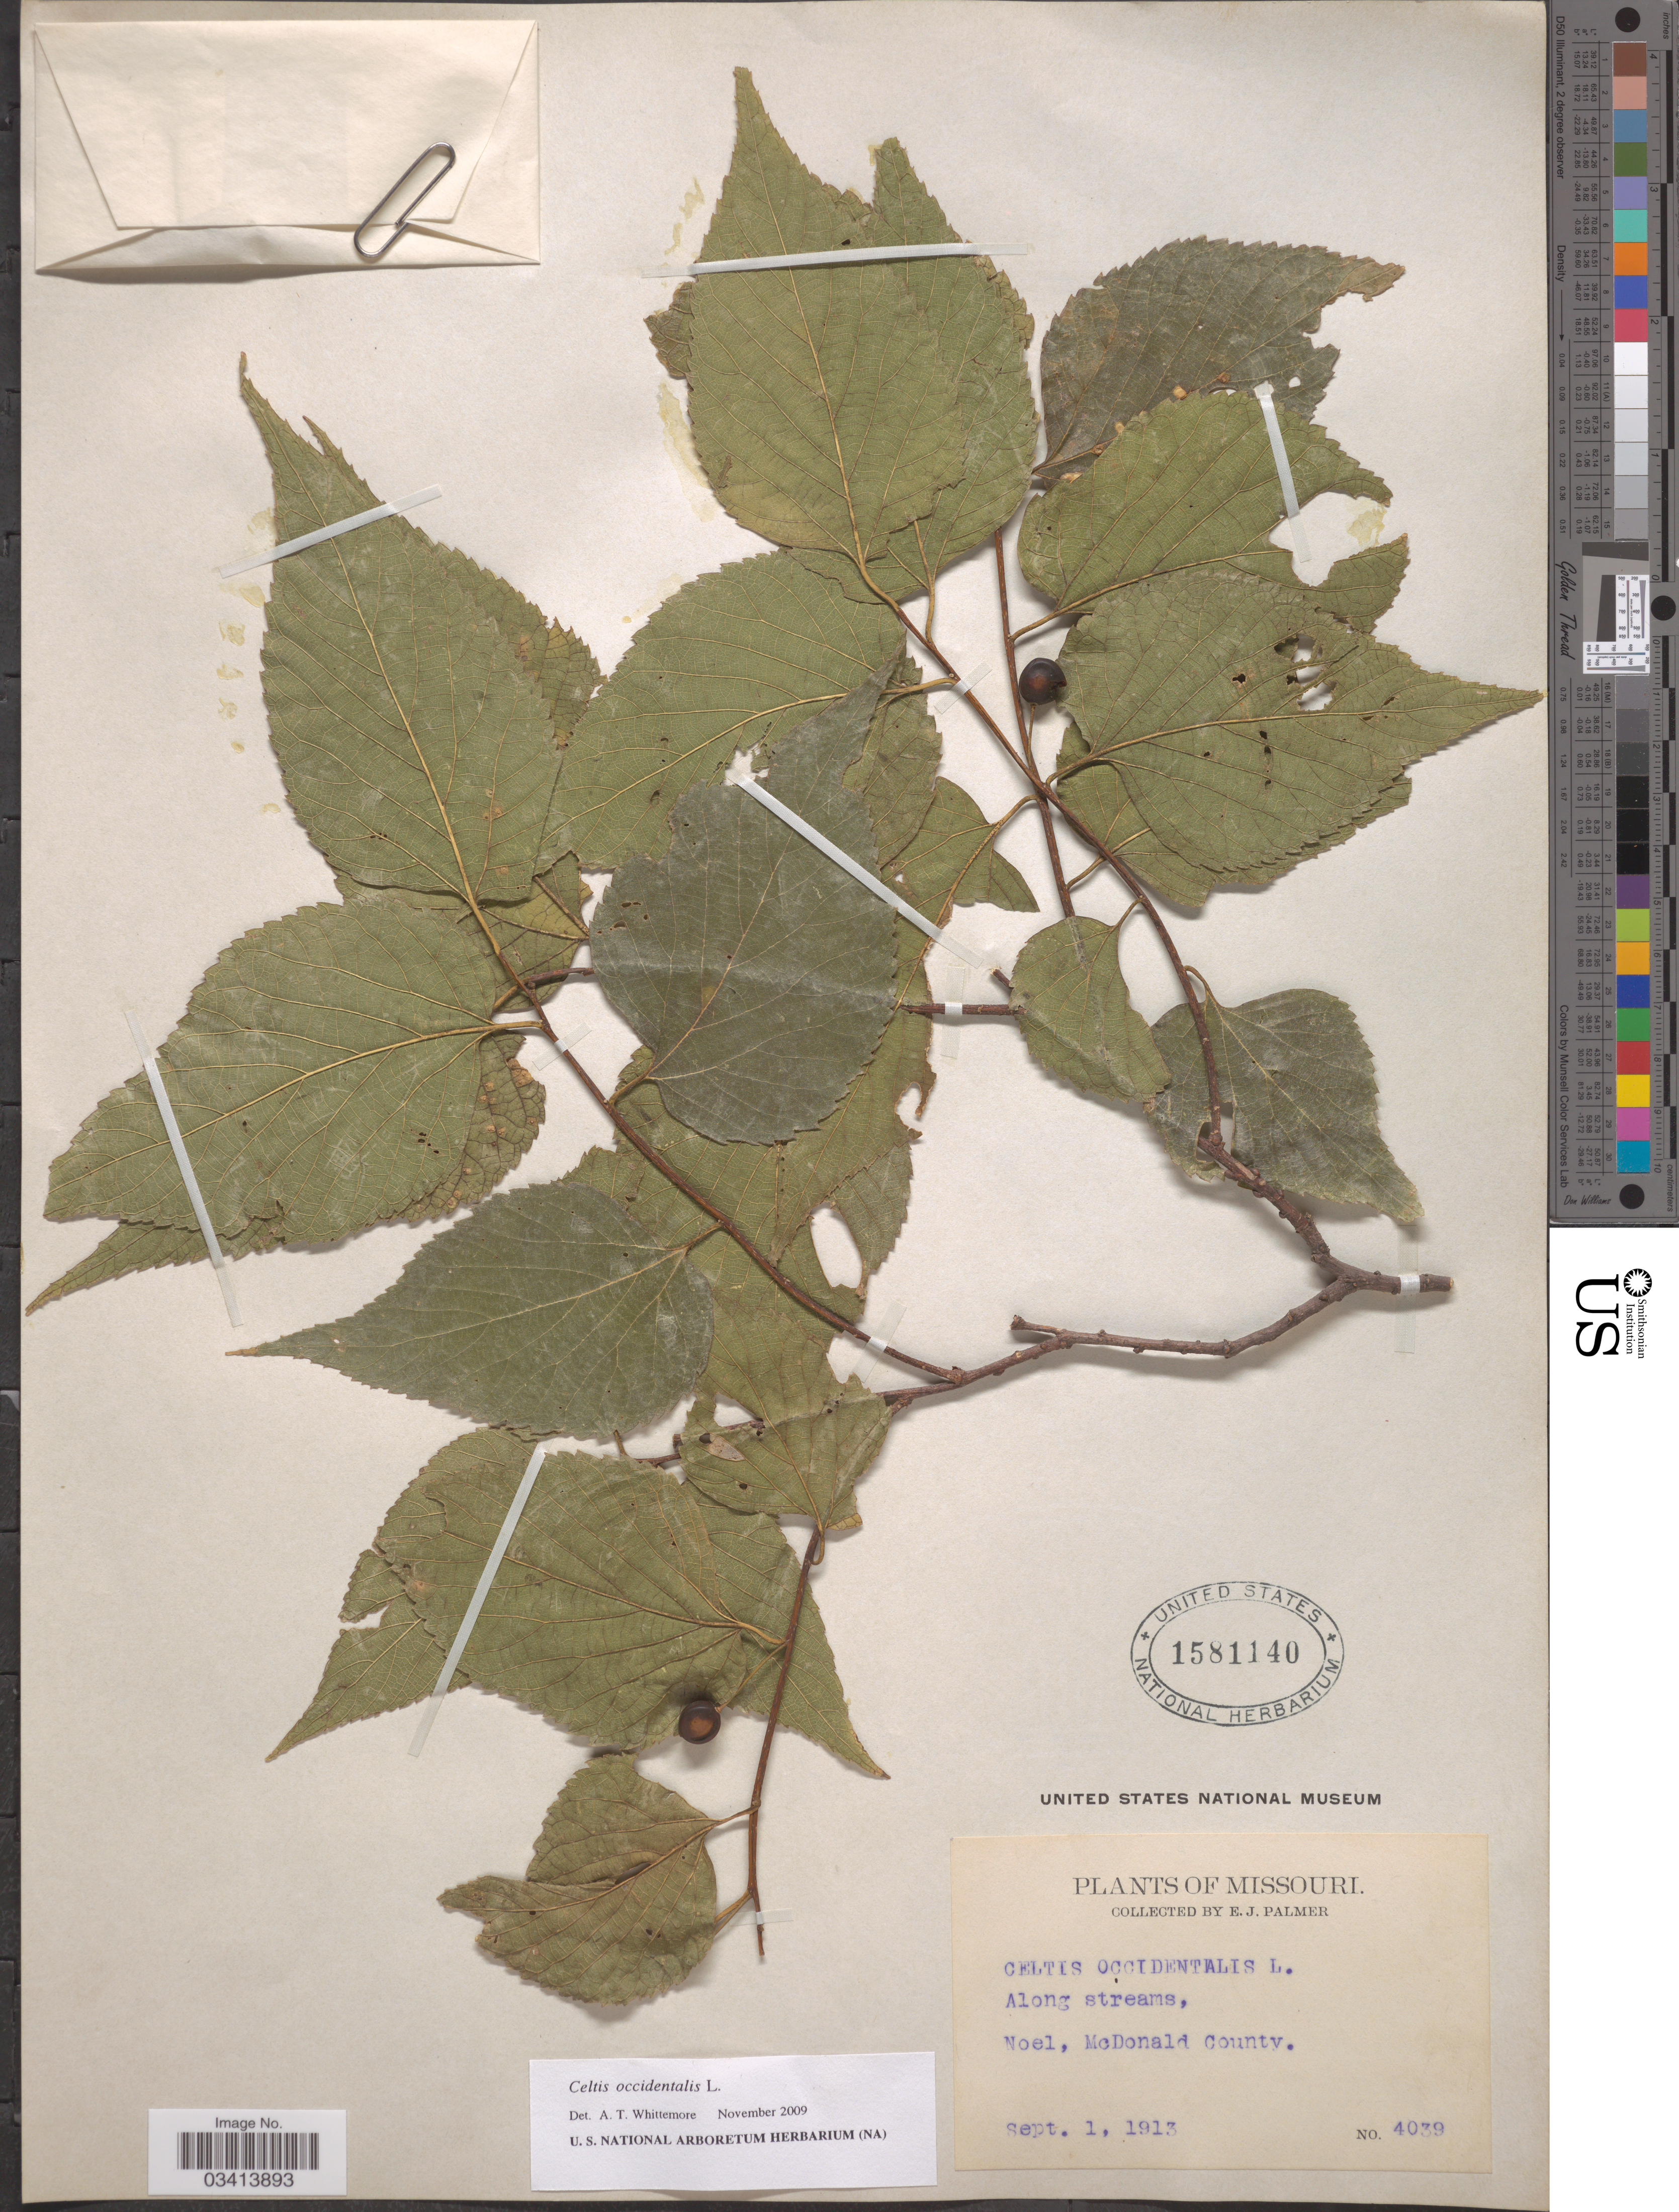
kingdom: Plantae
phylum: Tracheophyta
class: Magnoliopsida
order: Rosales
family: Cannabaceae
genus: Celtis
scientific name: Celtis occidentalis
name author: L.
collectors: E. J. Palmer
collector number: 4039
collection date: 1913-09-01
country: United States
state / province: Missouri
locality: Noel, McDonald County.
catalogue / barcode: US 1581140